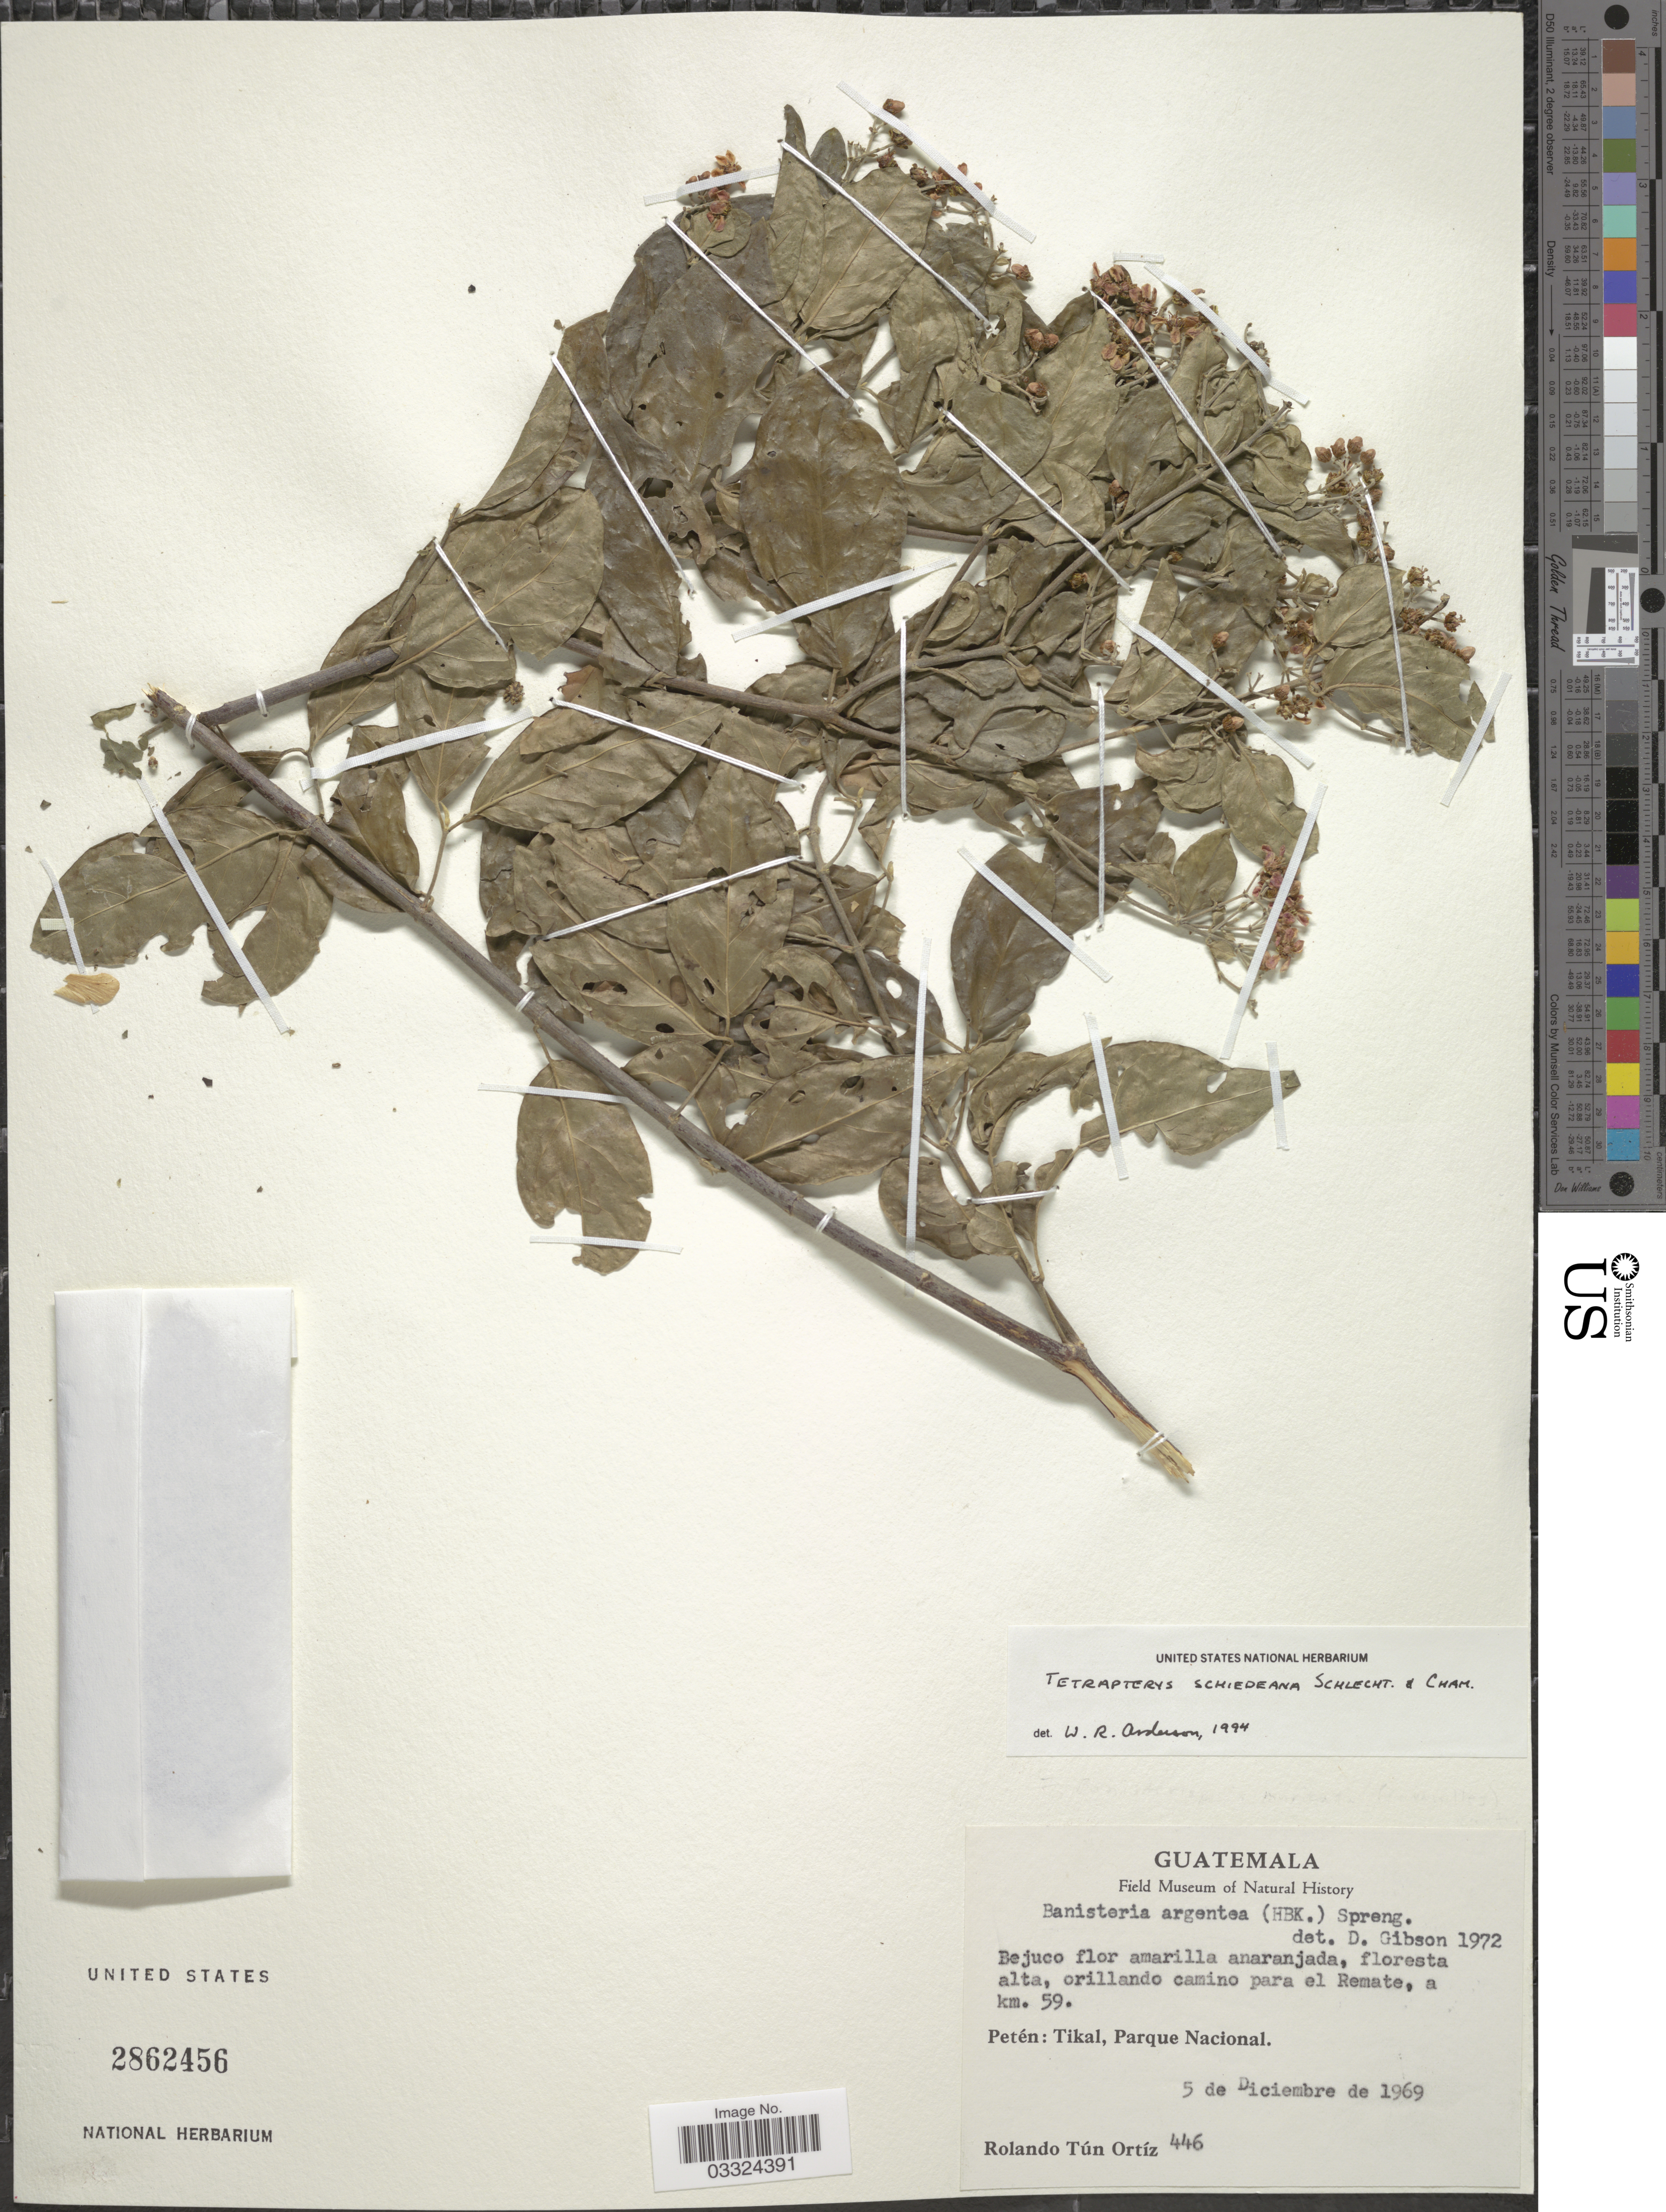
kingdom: Plantae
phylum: Tracheophyta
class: Magnoliopsida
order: Malpighiales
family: Malpighiaceae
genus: Tetrapterys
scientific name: Tetrapterys schiedeana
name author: Schltdl. & Cham.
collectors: R. Ortiz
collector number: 446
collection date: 1969-12-05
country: Guatemala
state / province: El Petén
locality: Orillando camino para el Remate, a km. 59. Petén: Tikal, Parque Nacional.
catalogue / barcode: US 2862456